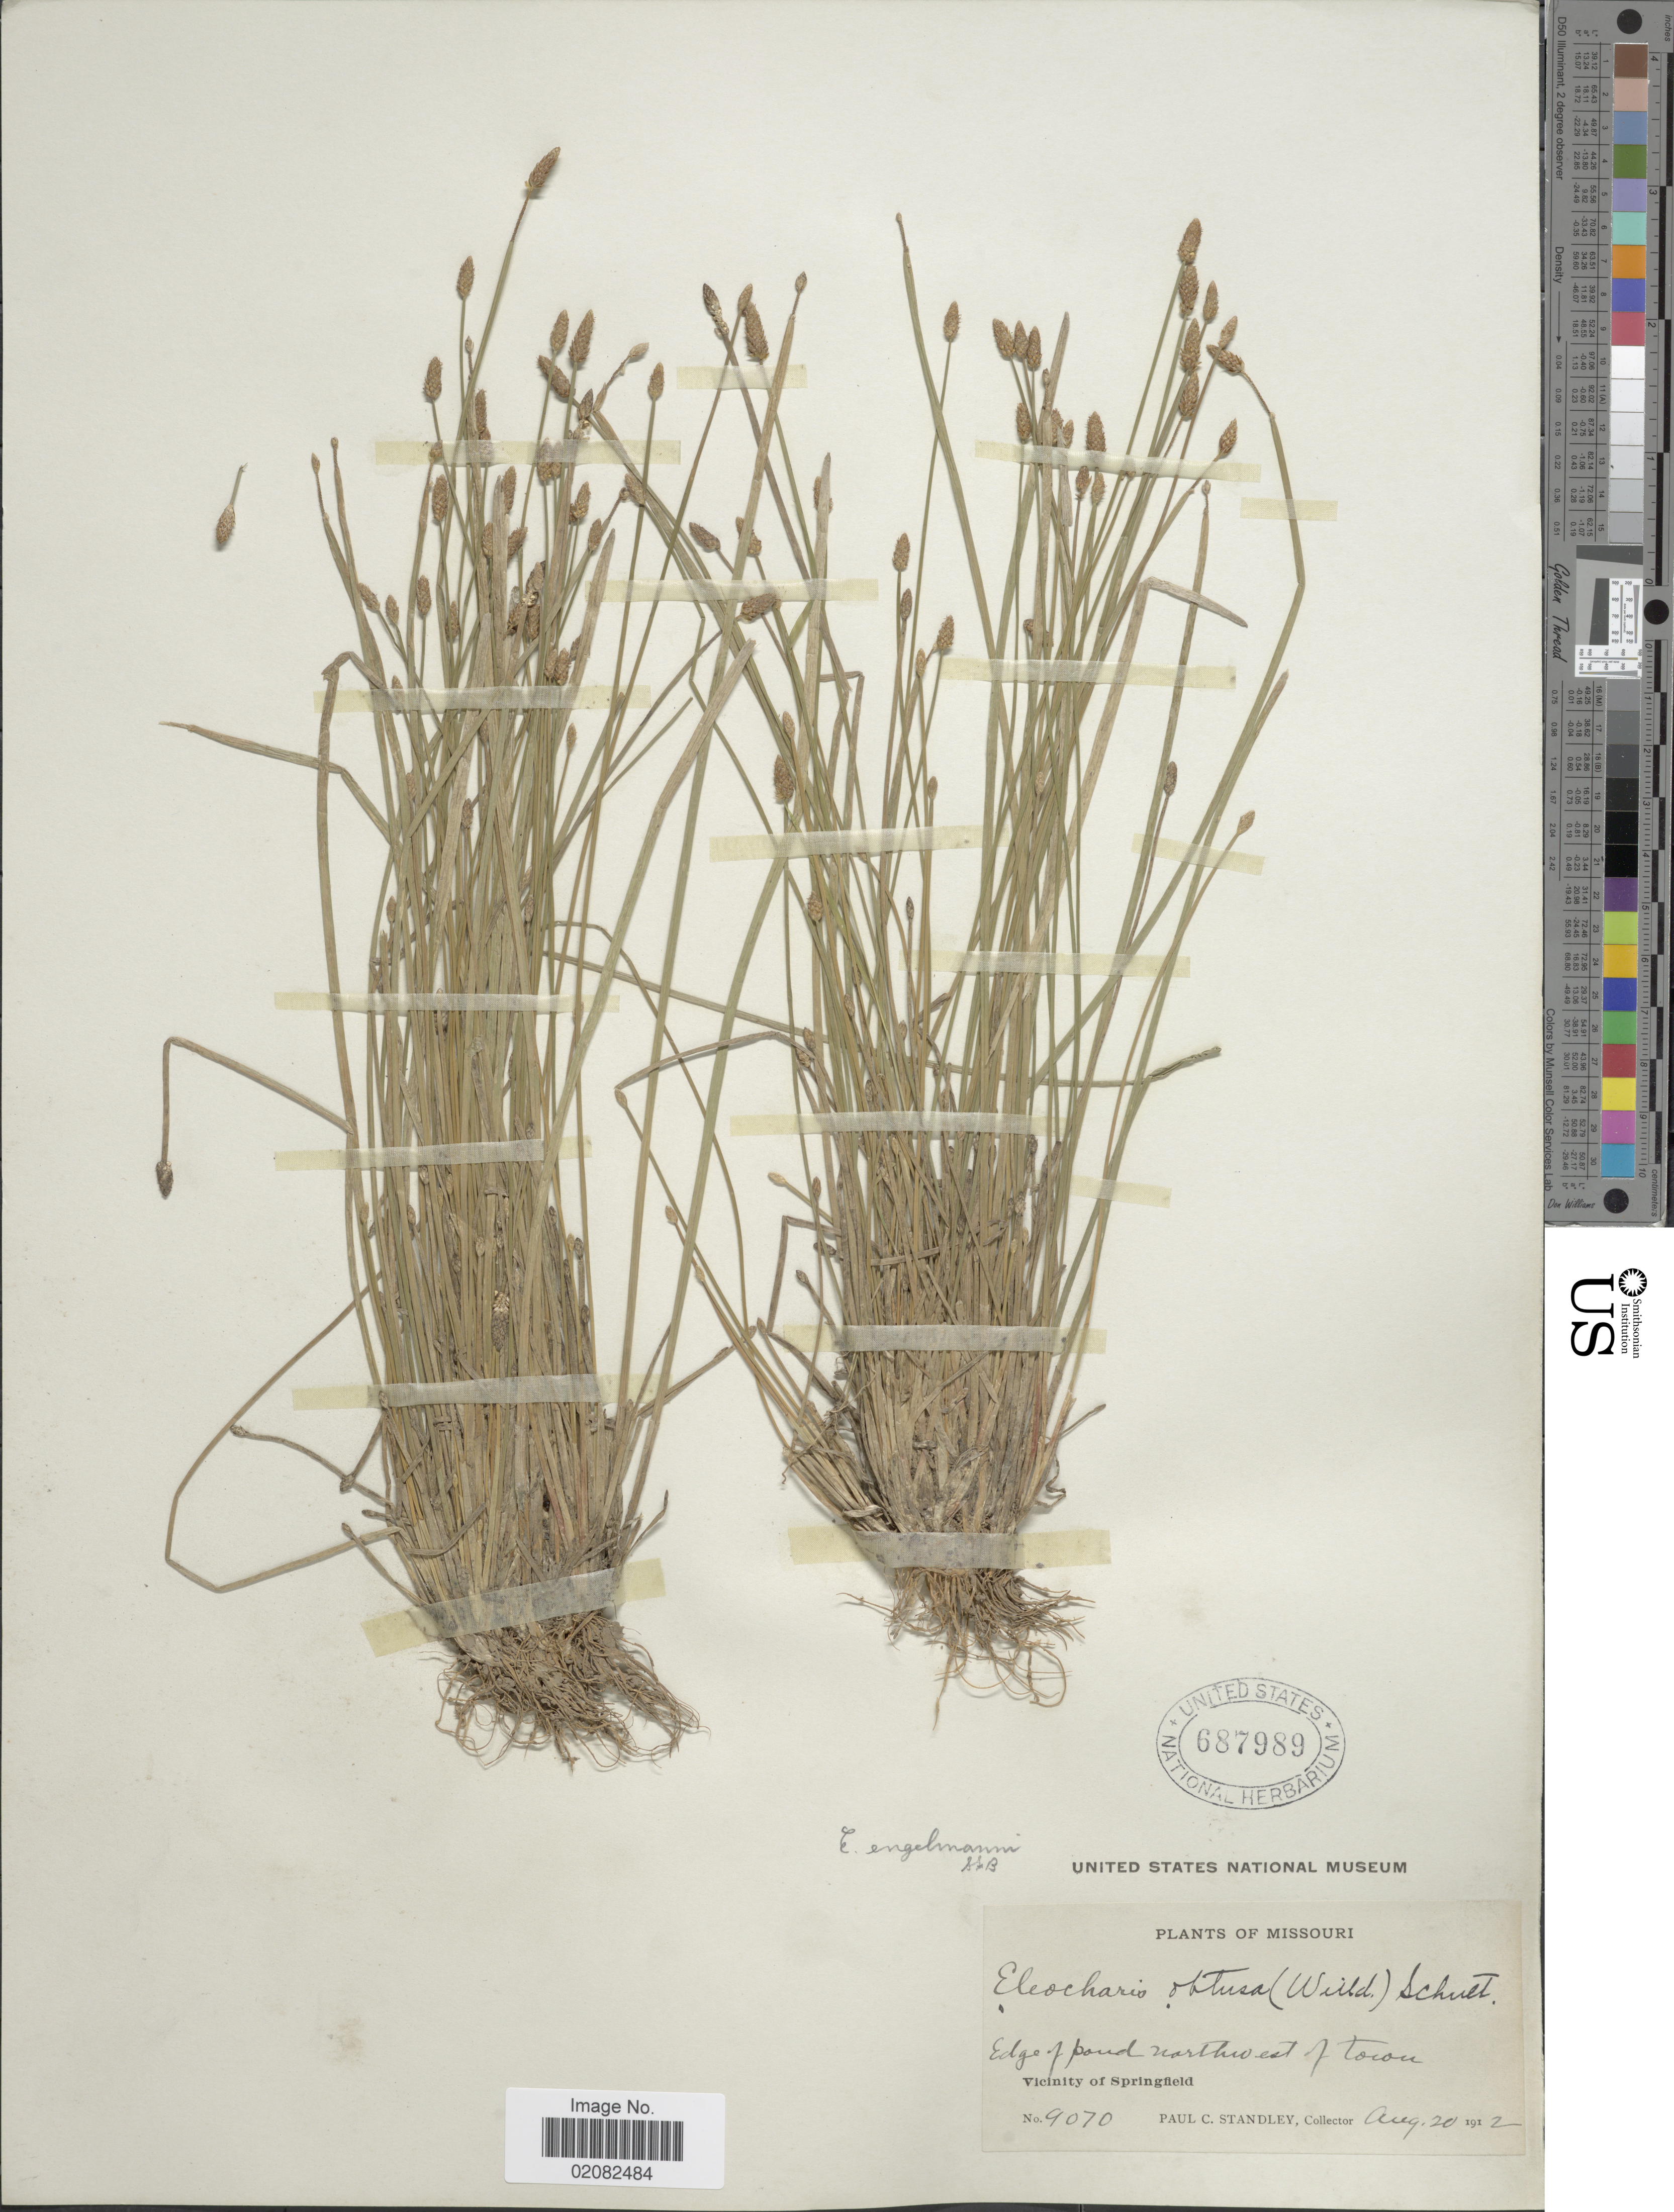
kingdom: Plantae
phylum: Tracheophyta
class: Liliopsida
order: Poales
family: Cyperaceae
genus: Eleocharis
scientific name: Eleocharis engelmannii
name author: Steud.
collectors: P. C. Standley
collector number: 9070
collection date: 1912-08-20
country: United States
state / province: Missouri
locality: Vicinity of Springfield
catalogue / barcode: US 687989